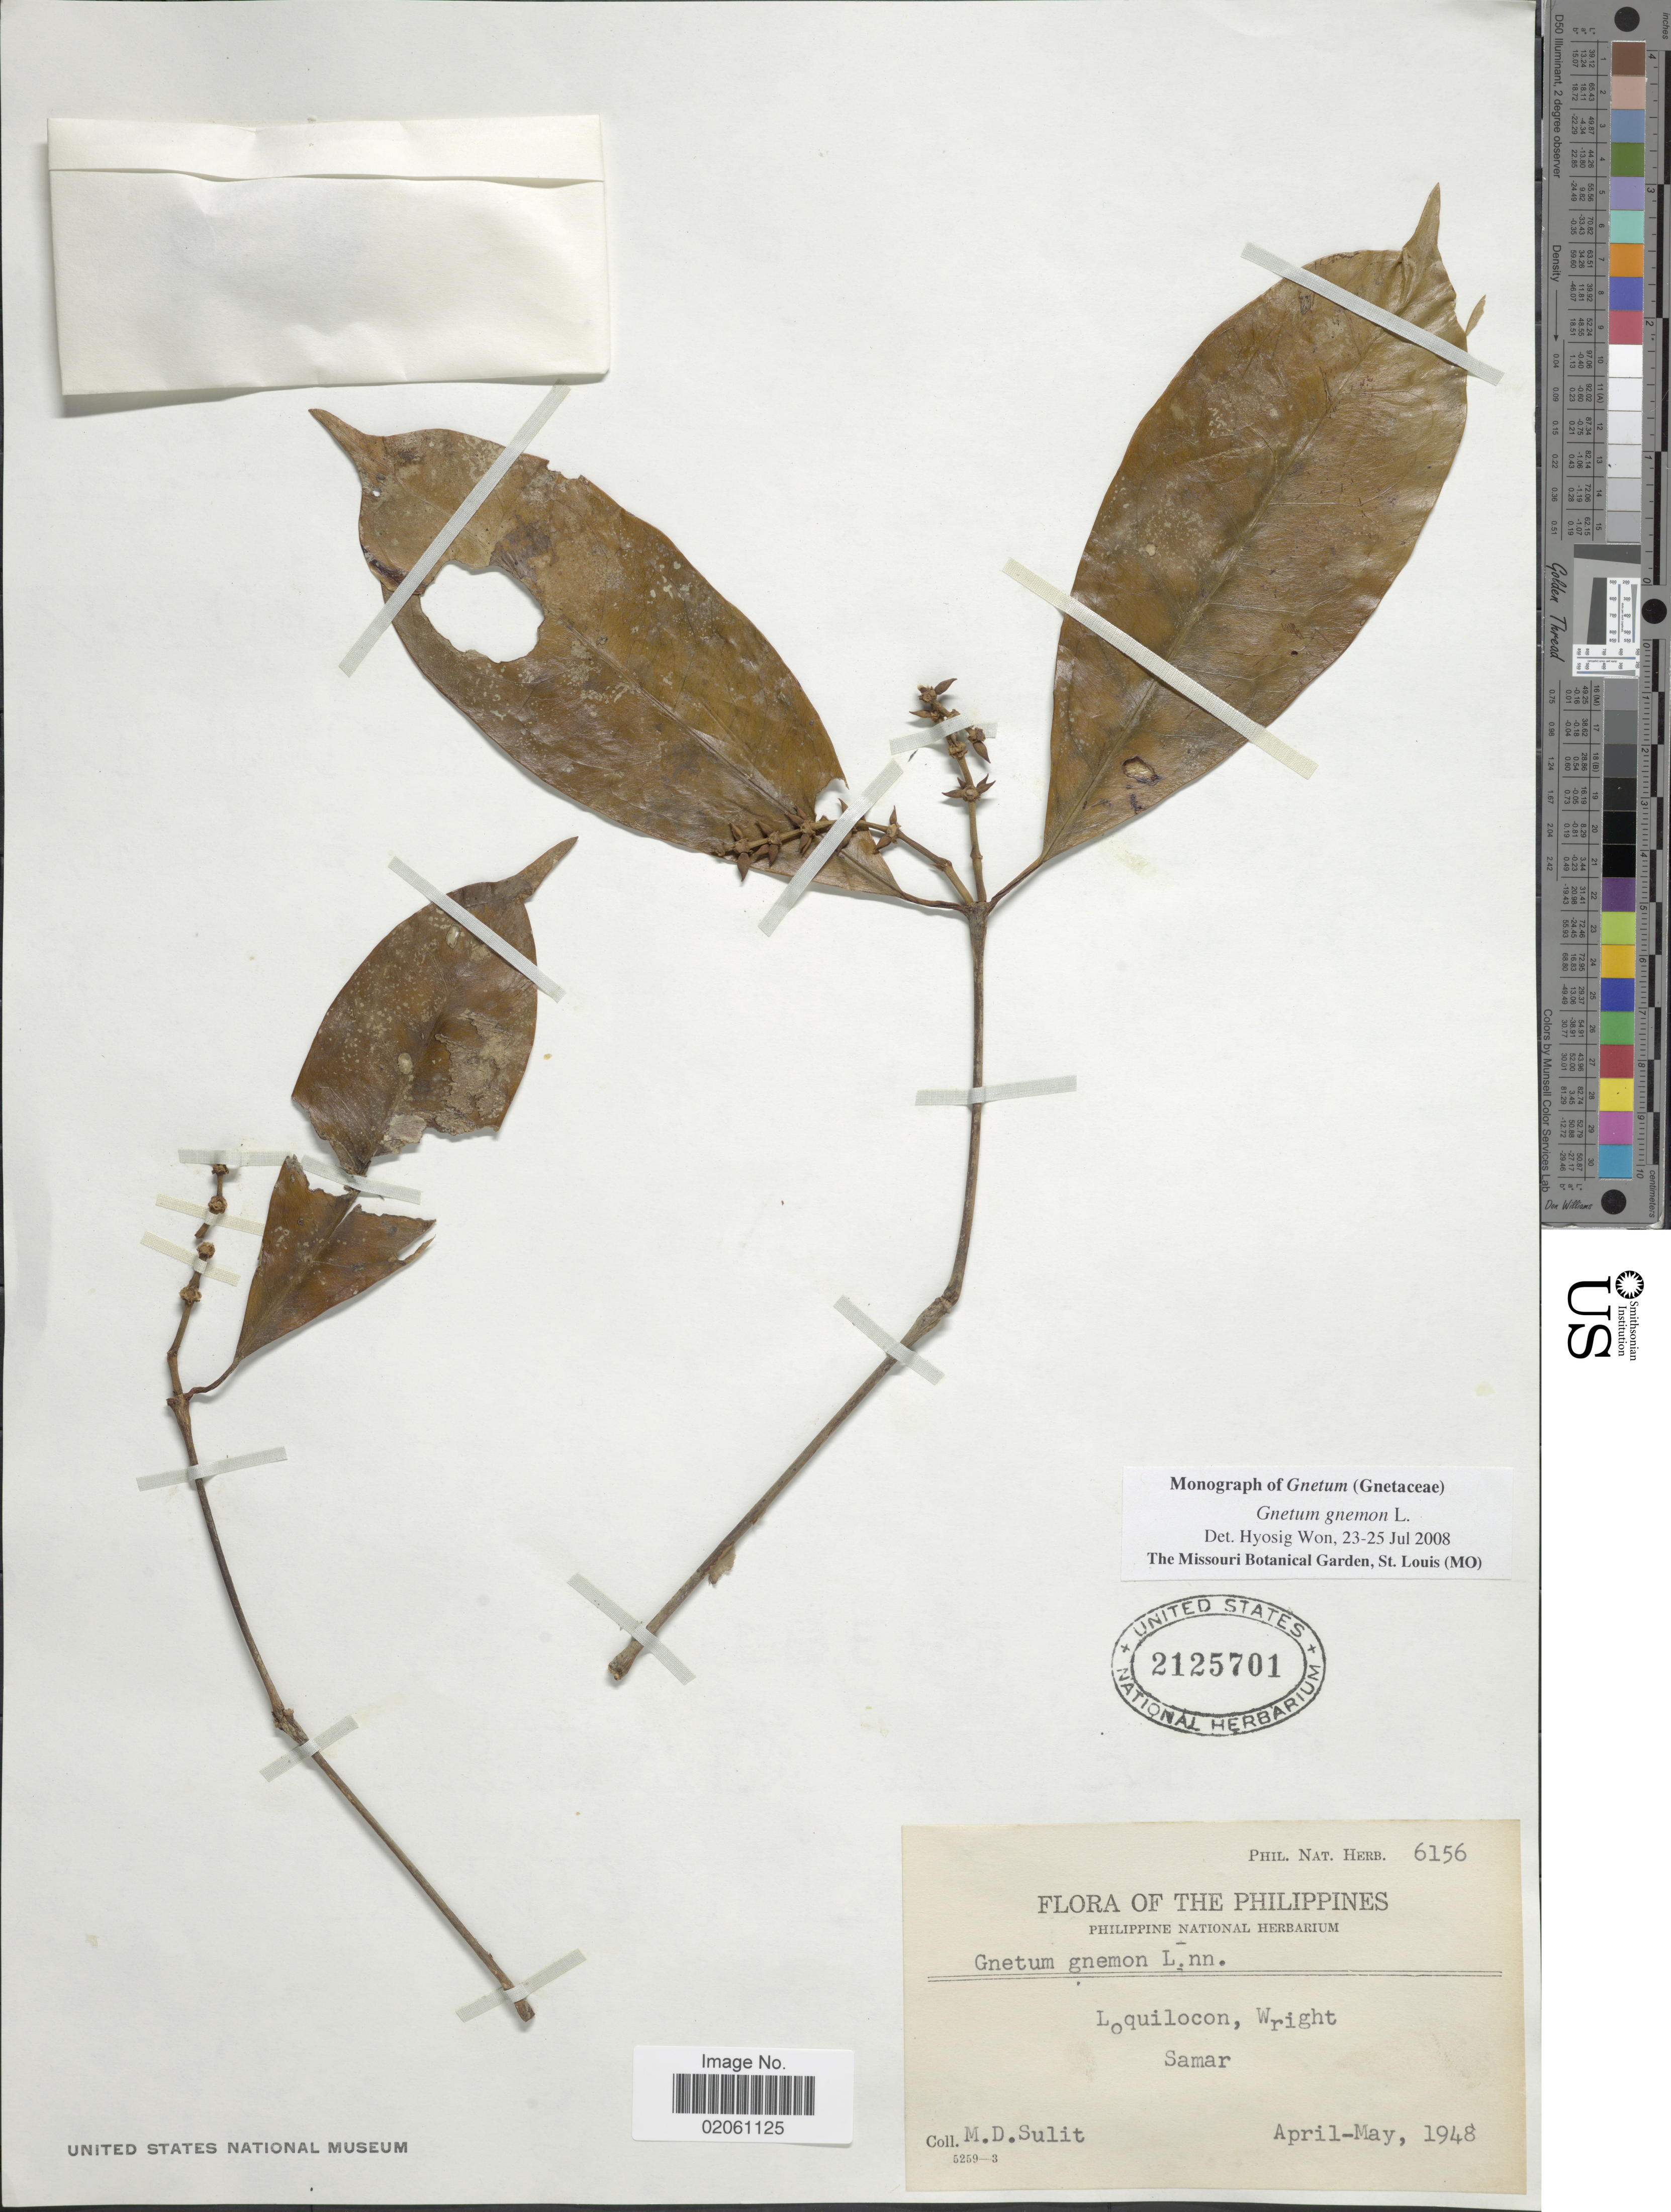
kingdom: Plantae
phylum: Tracheophyta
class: Gnetopsida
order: Gnetales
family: Gnetaceae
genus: Gnetum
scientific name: Gnetum gnemon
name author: L.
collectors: M. Sulit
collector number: Phil. Nat. Herb. 6156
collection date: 1948-04/1948-05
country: Philippines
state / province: Eastern Visayas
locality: Loquilocon, Wright. Samar [unsure placement]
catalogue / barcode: US 2125701